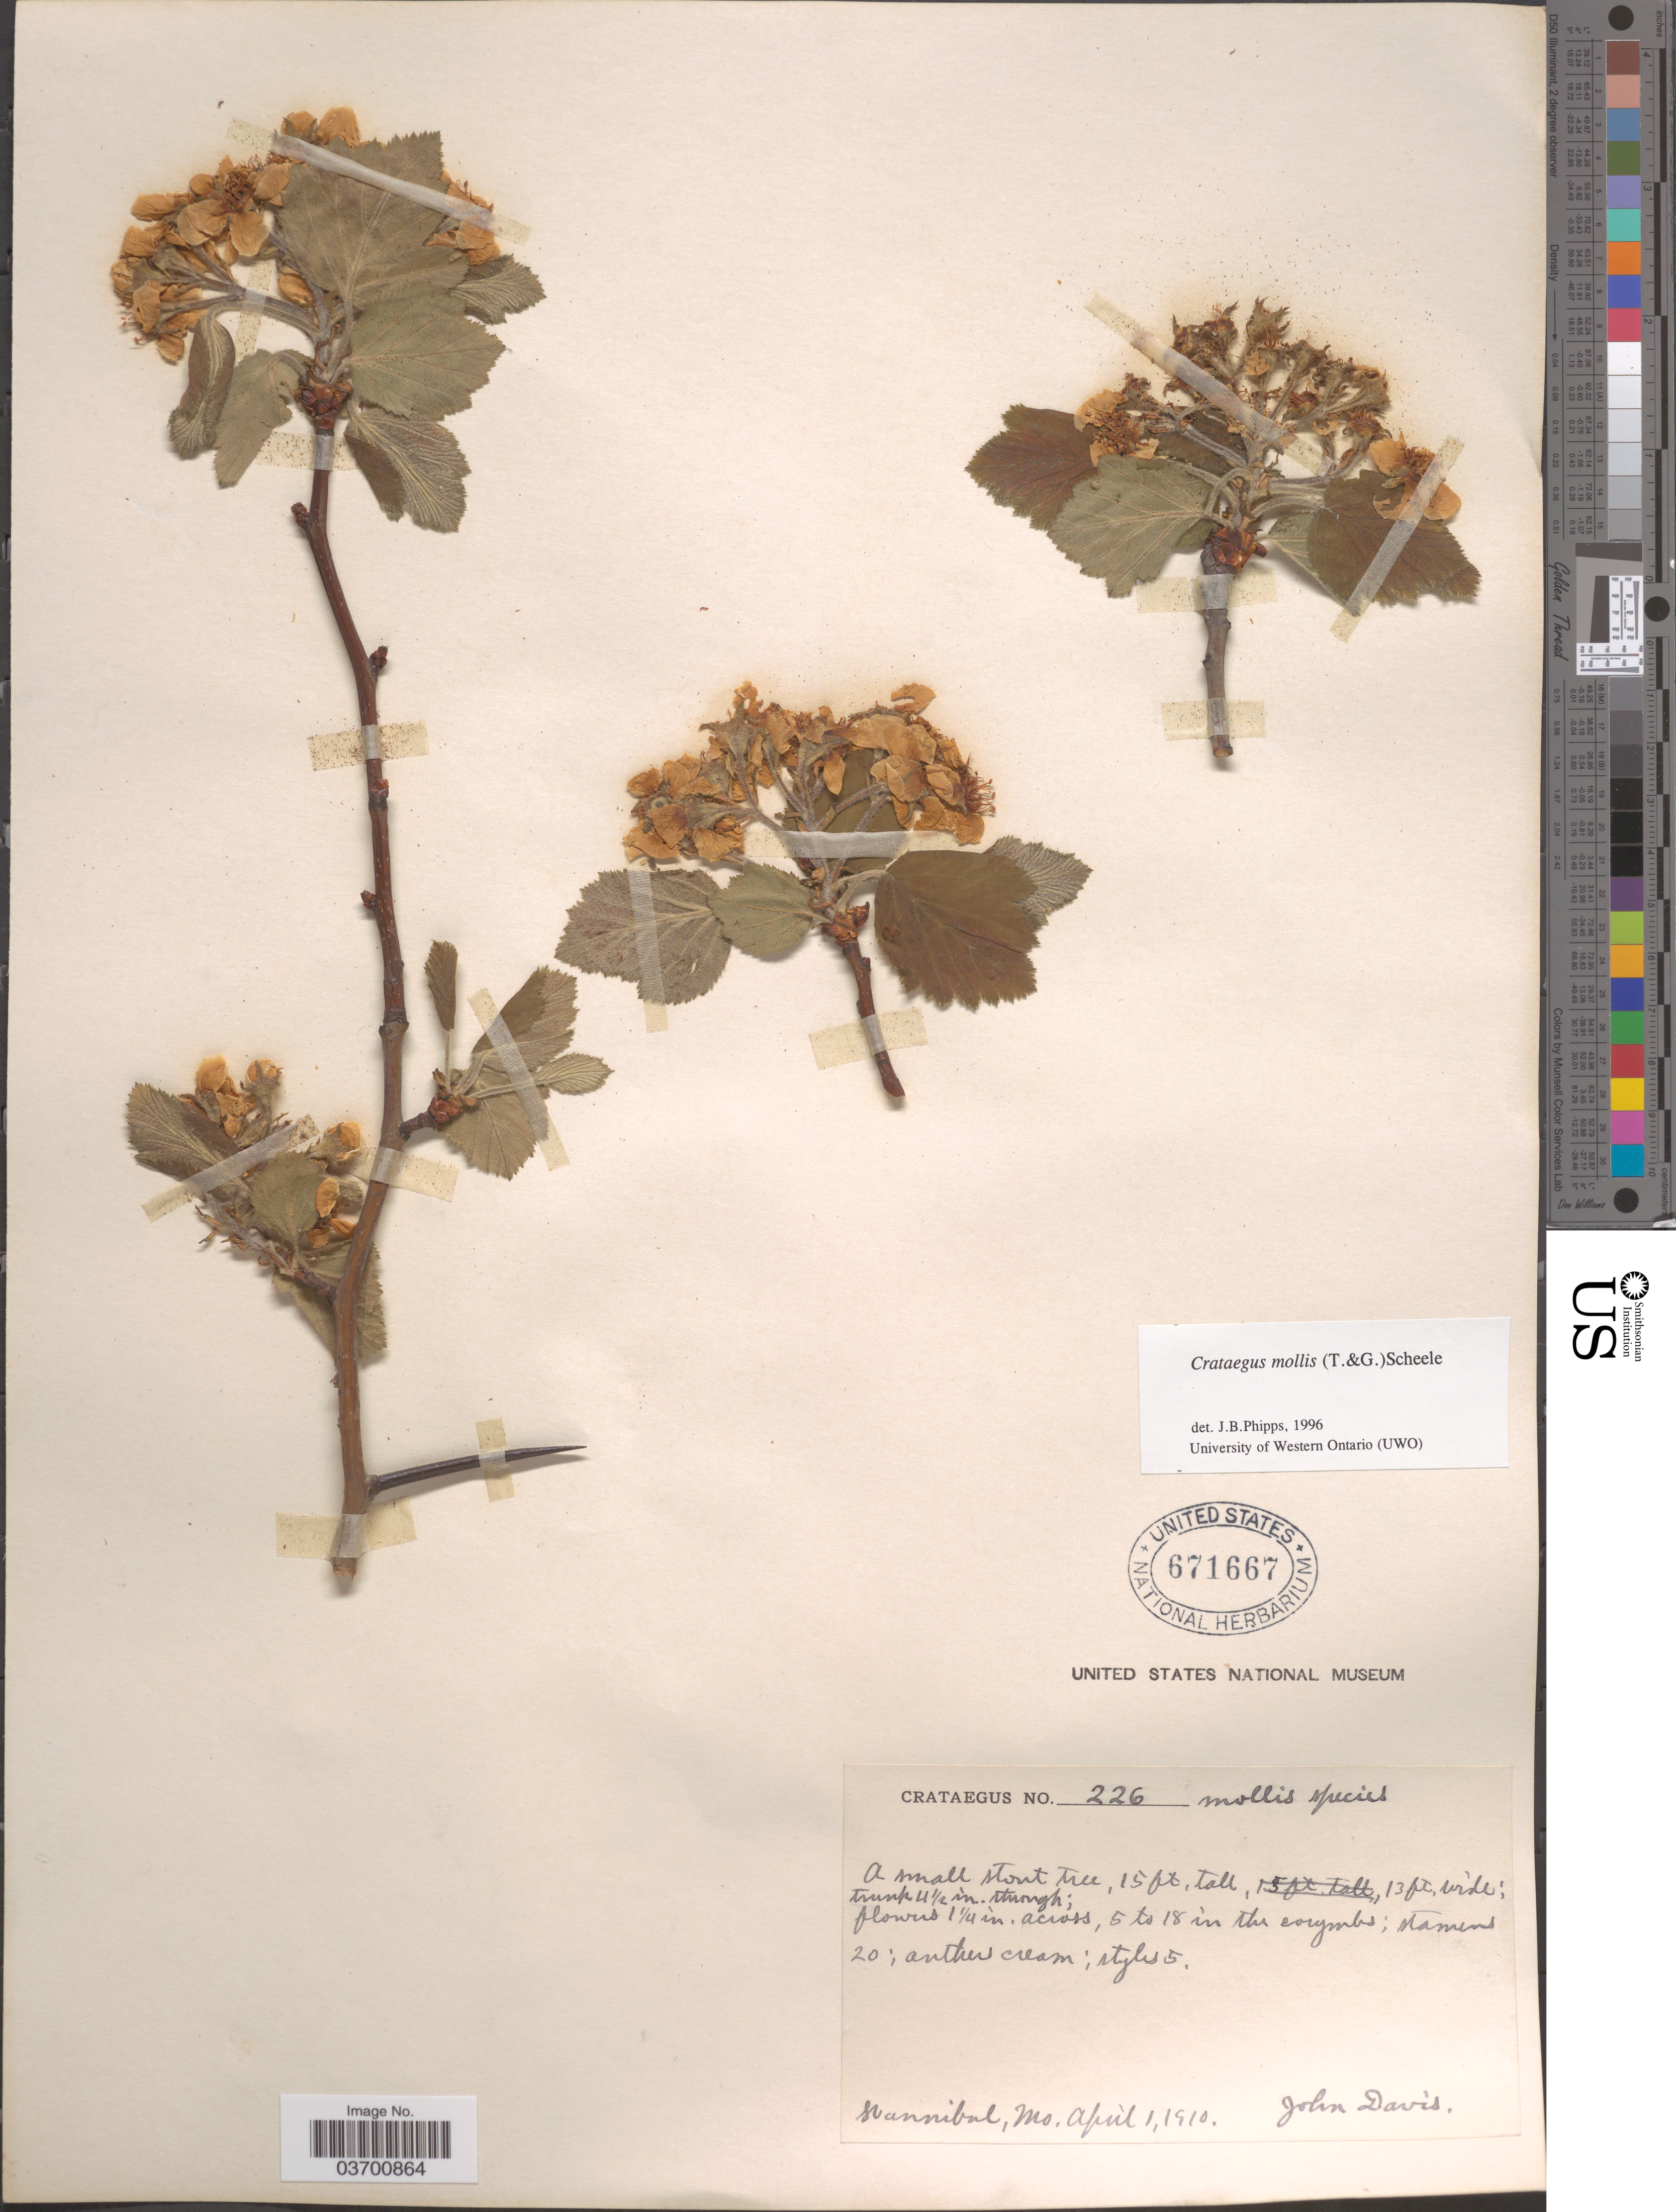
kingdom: Plantae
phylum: Tracheophyta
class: Magnoliopsida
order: Rosales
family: Rosaceae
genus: Crataegus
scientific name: Crataegus mollis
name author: (Torr. & A. Gray) Scheele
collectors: J. Davis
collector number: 226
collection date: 1910-04-01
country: United States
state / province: Missouri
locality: Hannibal.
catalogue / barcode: US 671667